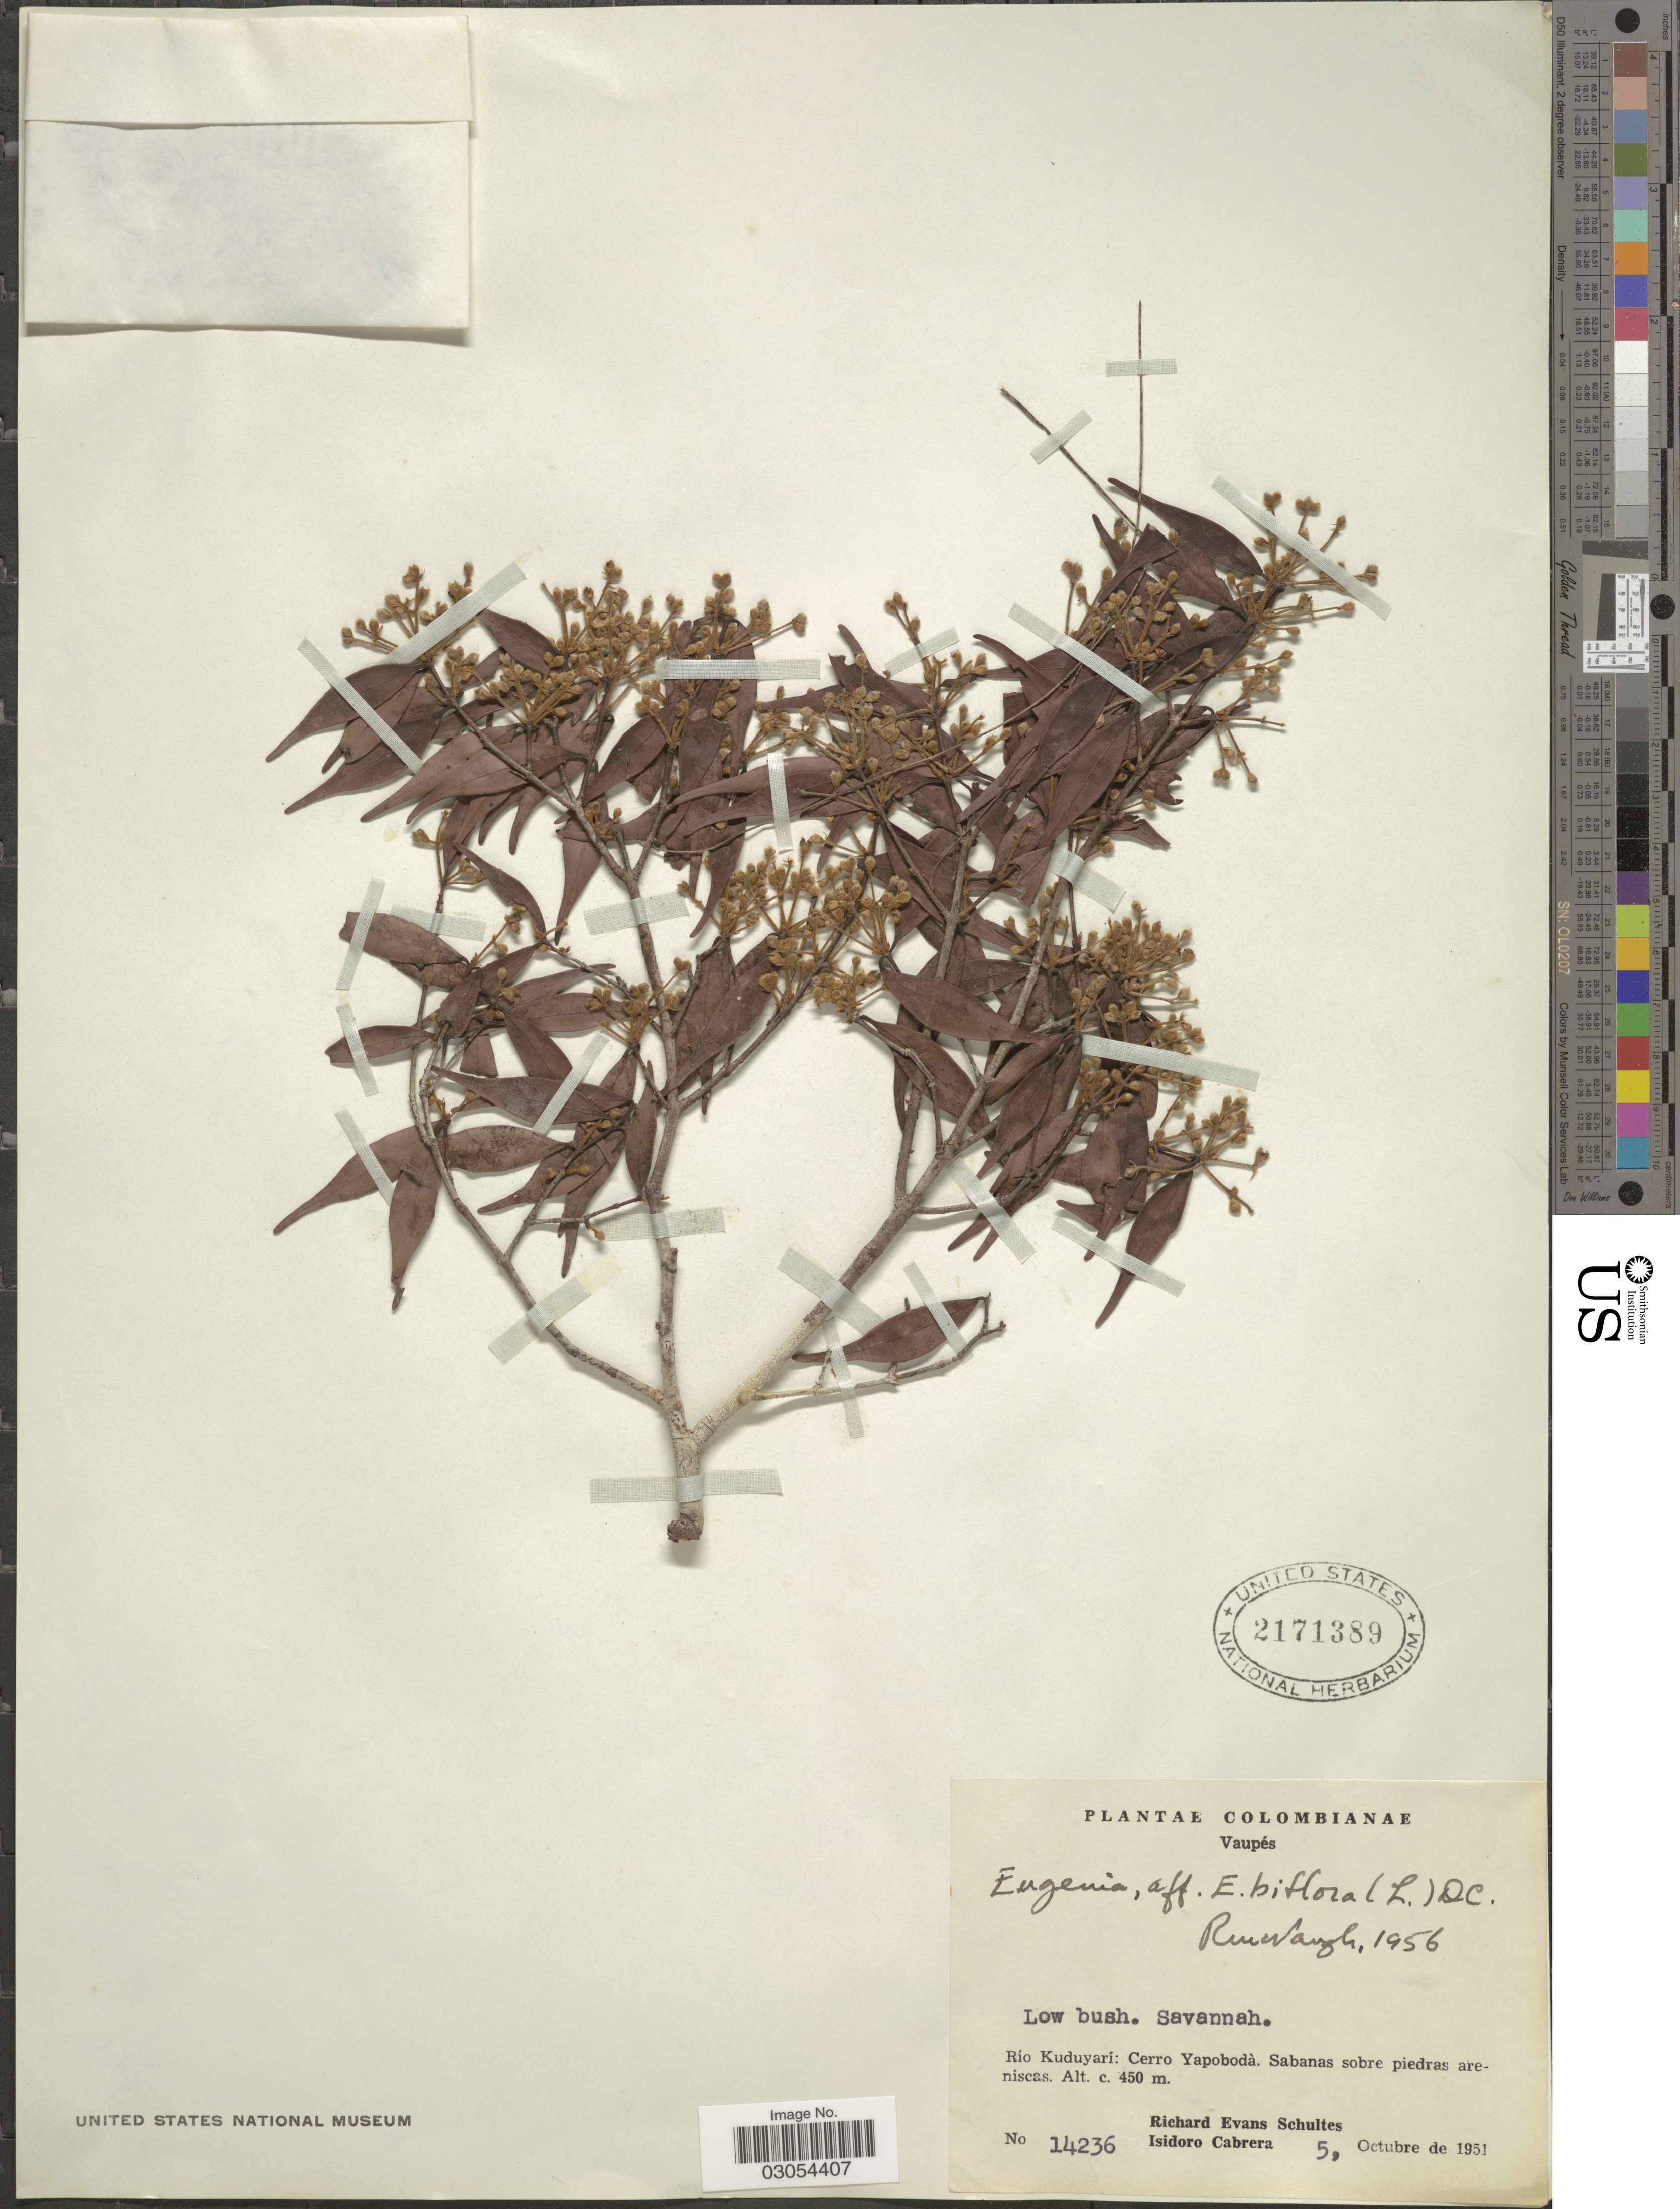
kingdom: Plantae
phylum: Tracheophyta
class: Magnoliopsida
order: Myrtales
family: Myrtaceae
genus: Eugenia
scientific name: Eugenia biflora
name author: (L.) DC.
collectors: R. E. Schultes & I. Cabrera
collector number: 14236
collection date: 1951-10-05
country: Colombia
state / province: Vaupés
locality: Río Kuduyarí: Cerro Yapobodà. Sabanas sobre piedras areniscas.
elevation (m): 450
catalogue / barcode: US 2171389